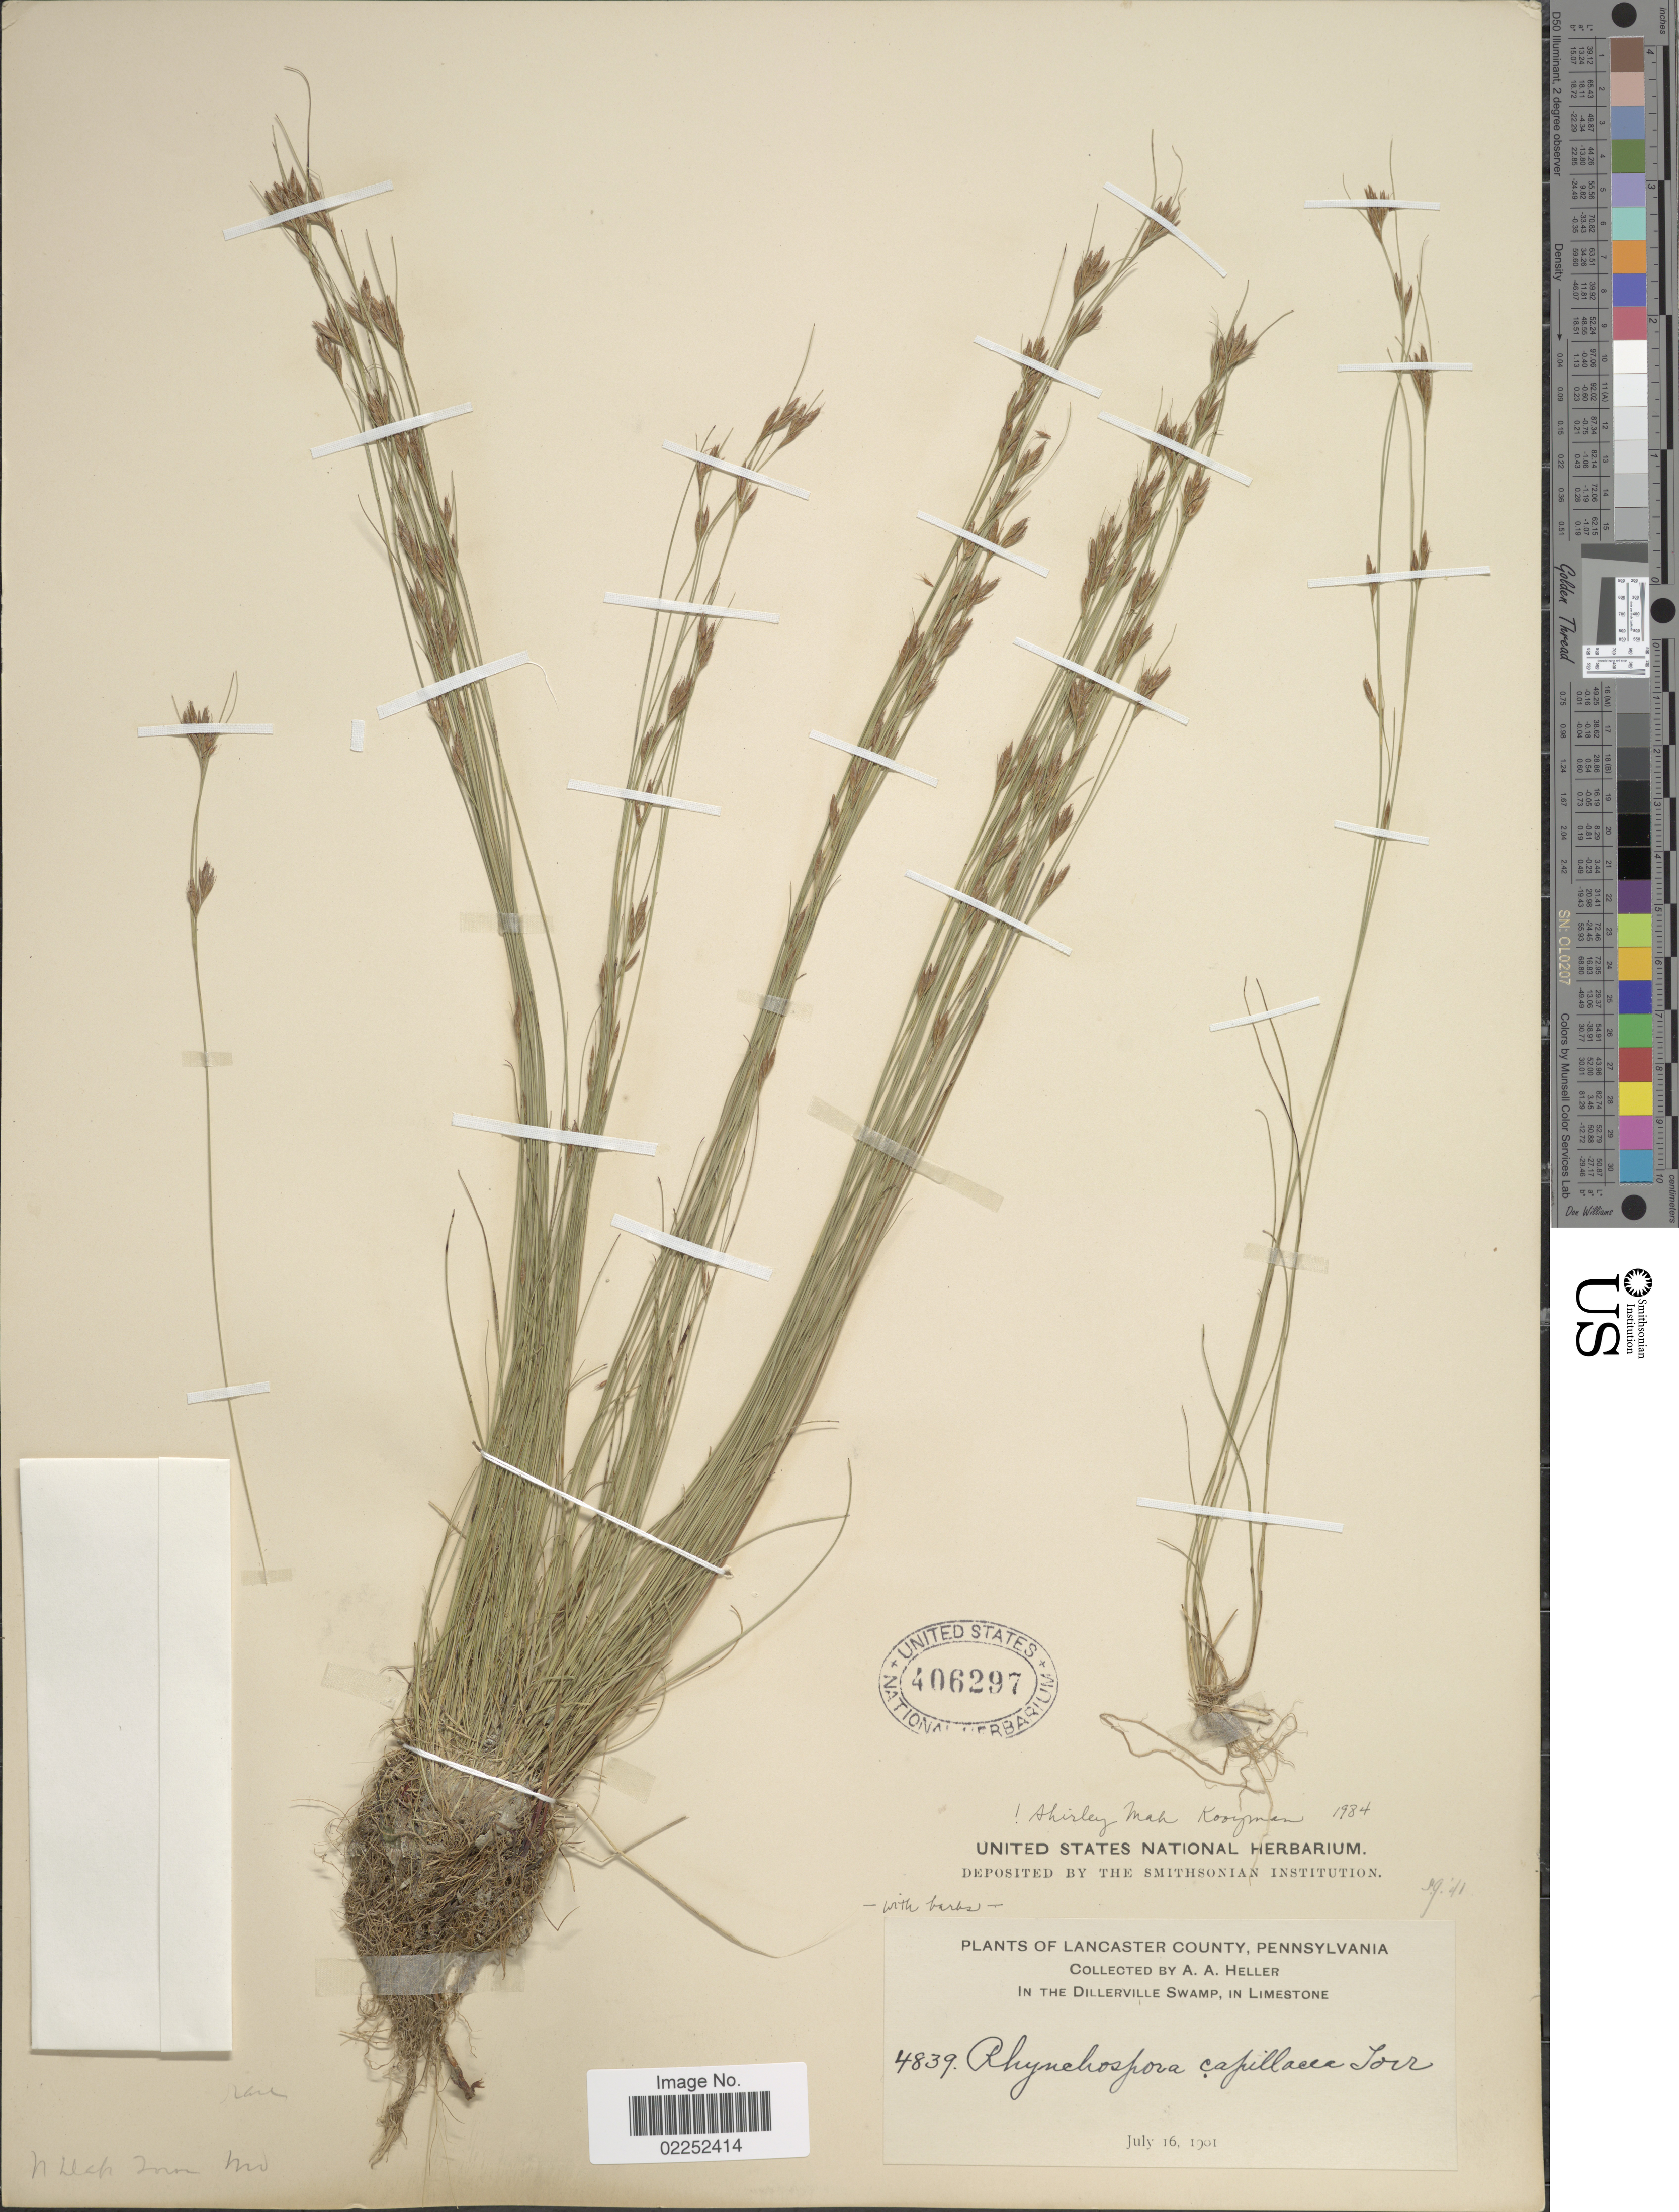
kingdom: Plantae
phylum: Tracheophyta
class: Liliopsida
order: Poales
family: Cyperaceae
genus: Rhynchospora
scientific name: Rhynchospora capillacea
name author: Torr.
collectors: A. A. Heller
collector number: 4839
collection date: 1901-07-16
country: United States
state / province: Pennsylvania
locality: Lancaster County, In The Dillerville Swamp, In Limestone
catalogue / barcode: US 406297